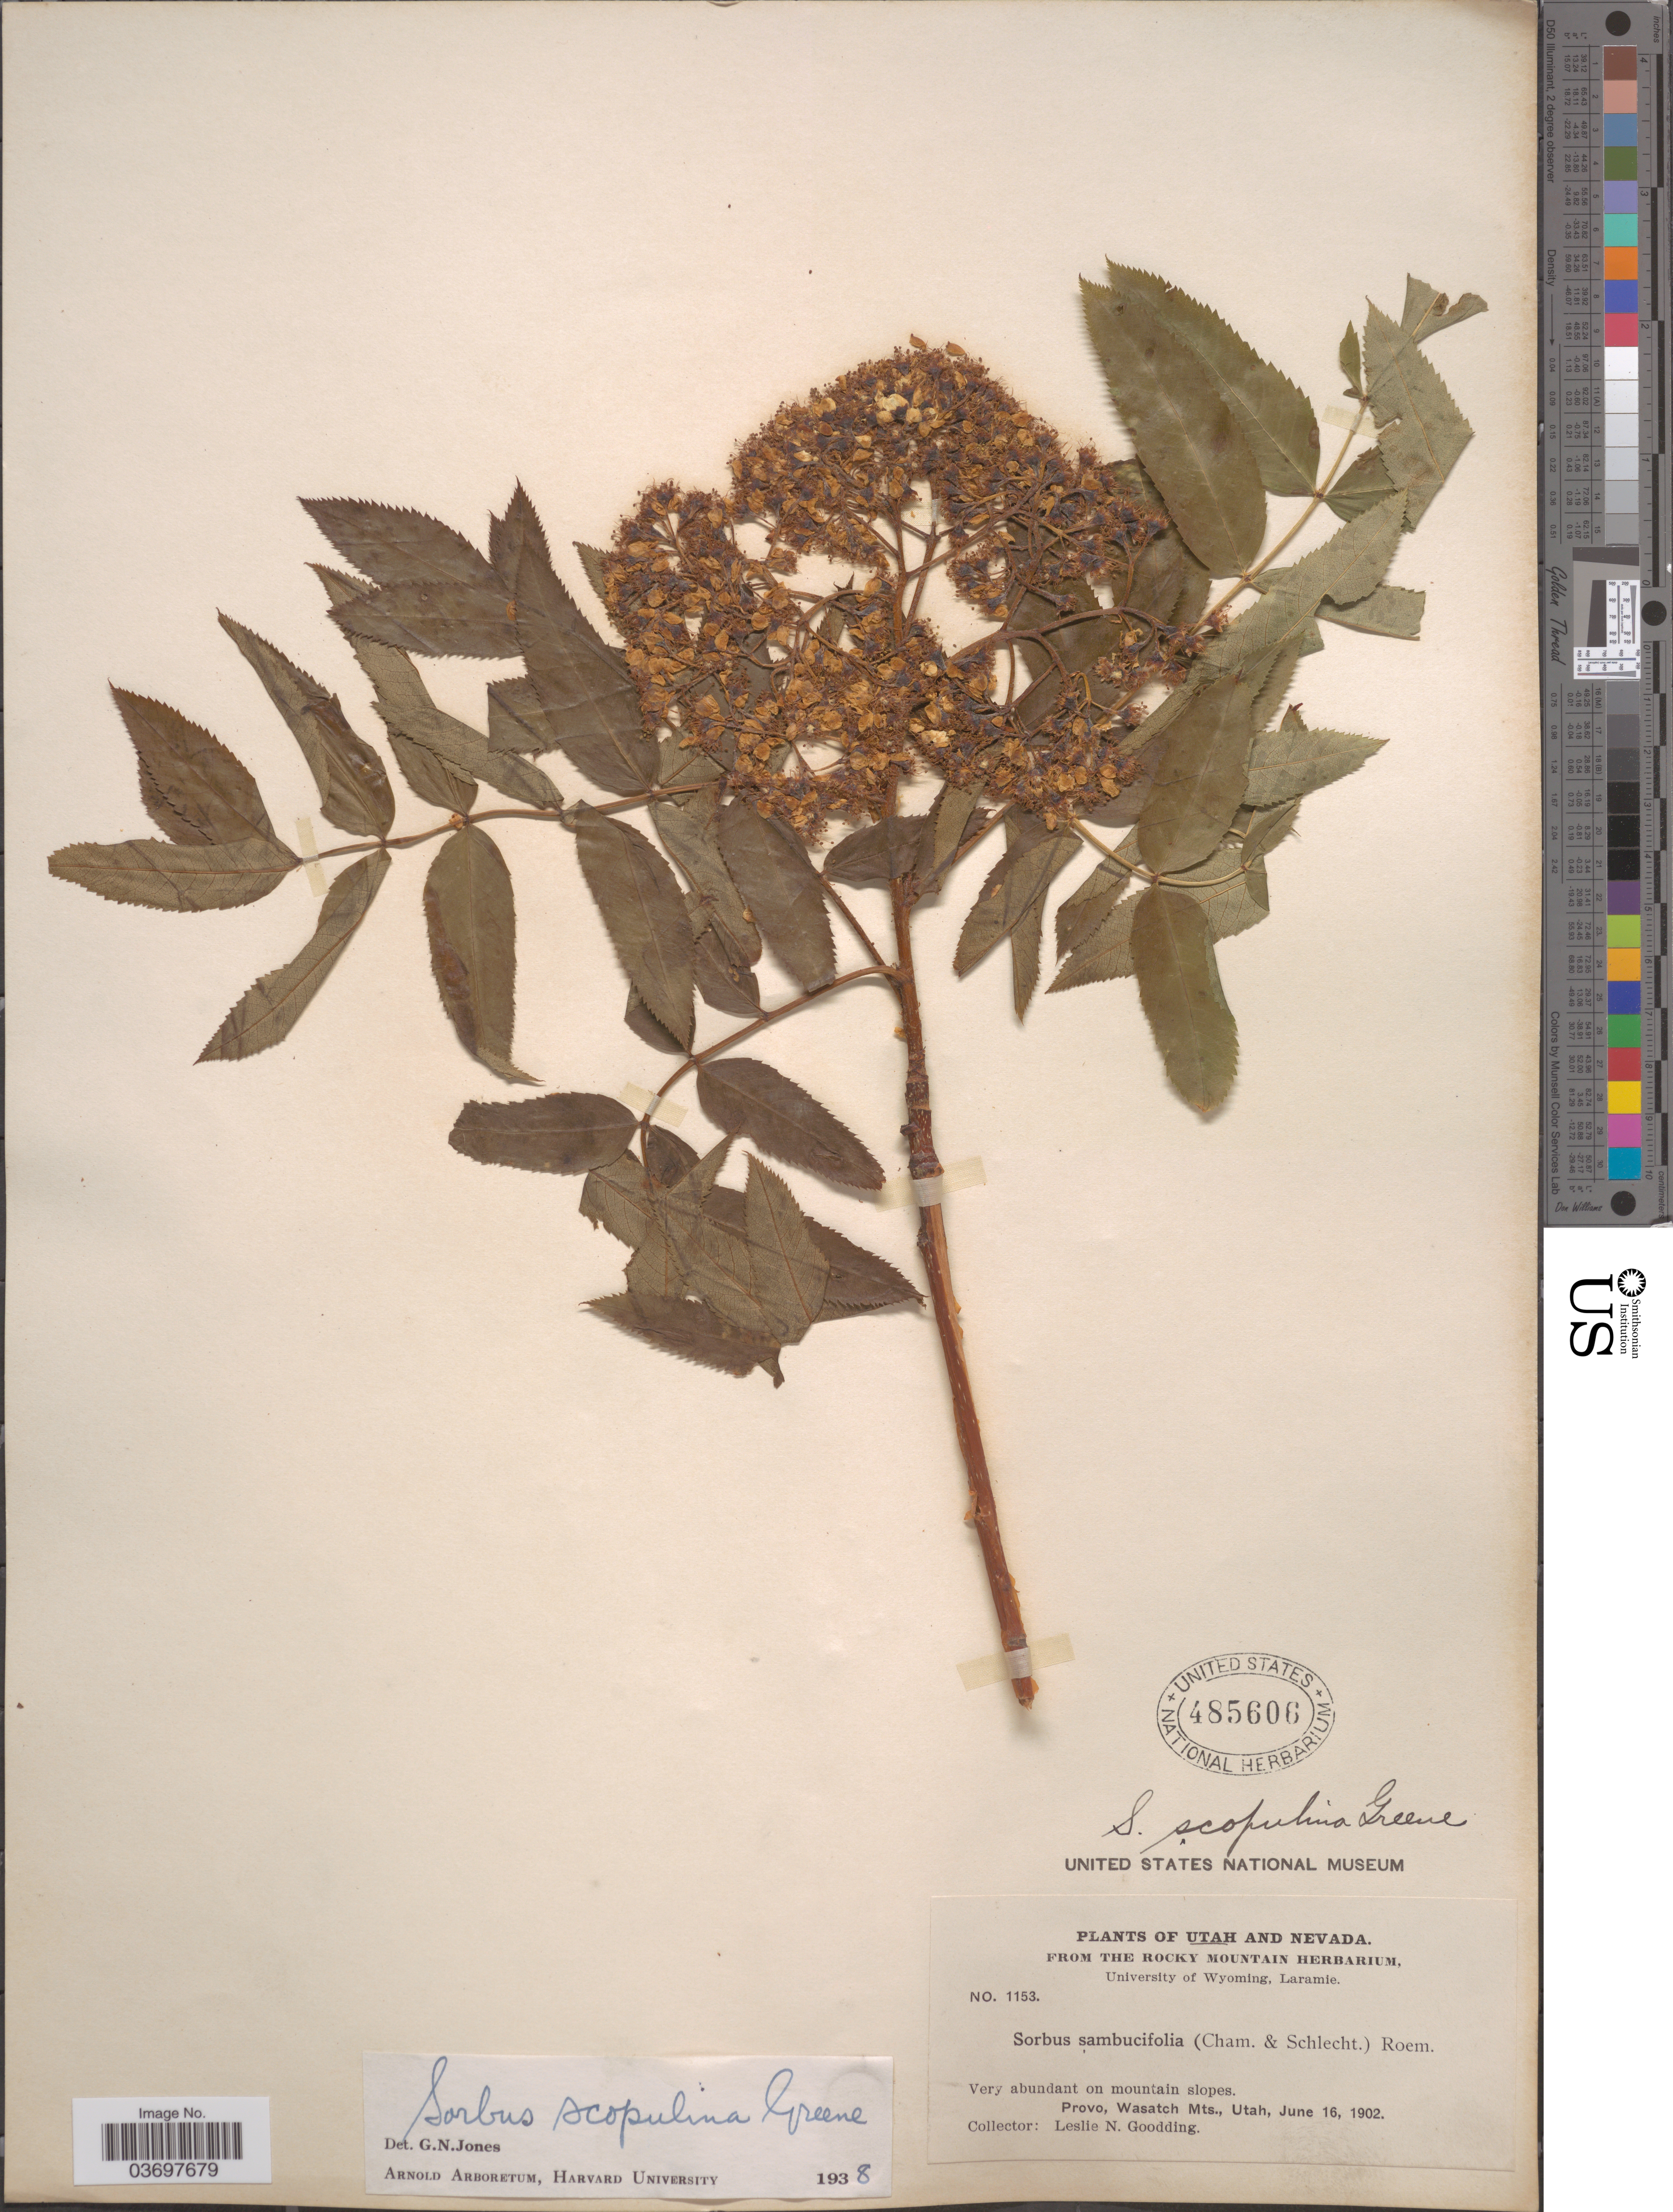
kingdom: Plantae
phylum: Tracheophyta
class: Magnoliopsida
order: Rosales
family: Rosaceae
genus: Sorbus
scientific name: Sorbus scopulina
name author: Greene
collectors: L. N. Goodding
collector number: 1153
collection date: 1902-06-16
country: United States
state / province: Utah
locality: On mountain slopes. Provo, Wasatch Mts.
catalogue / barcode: US 485606